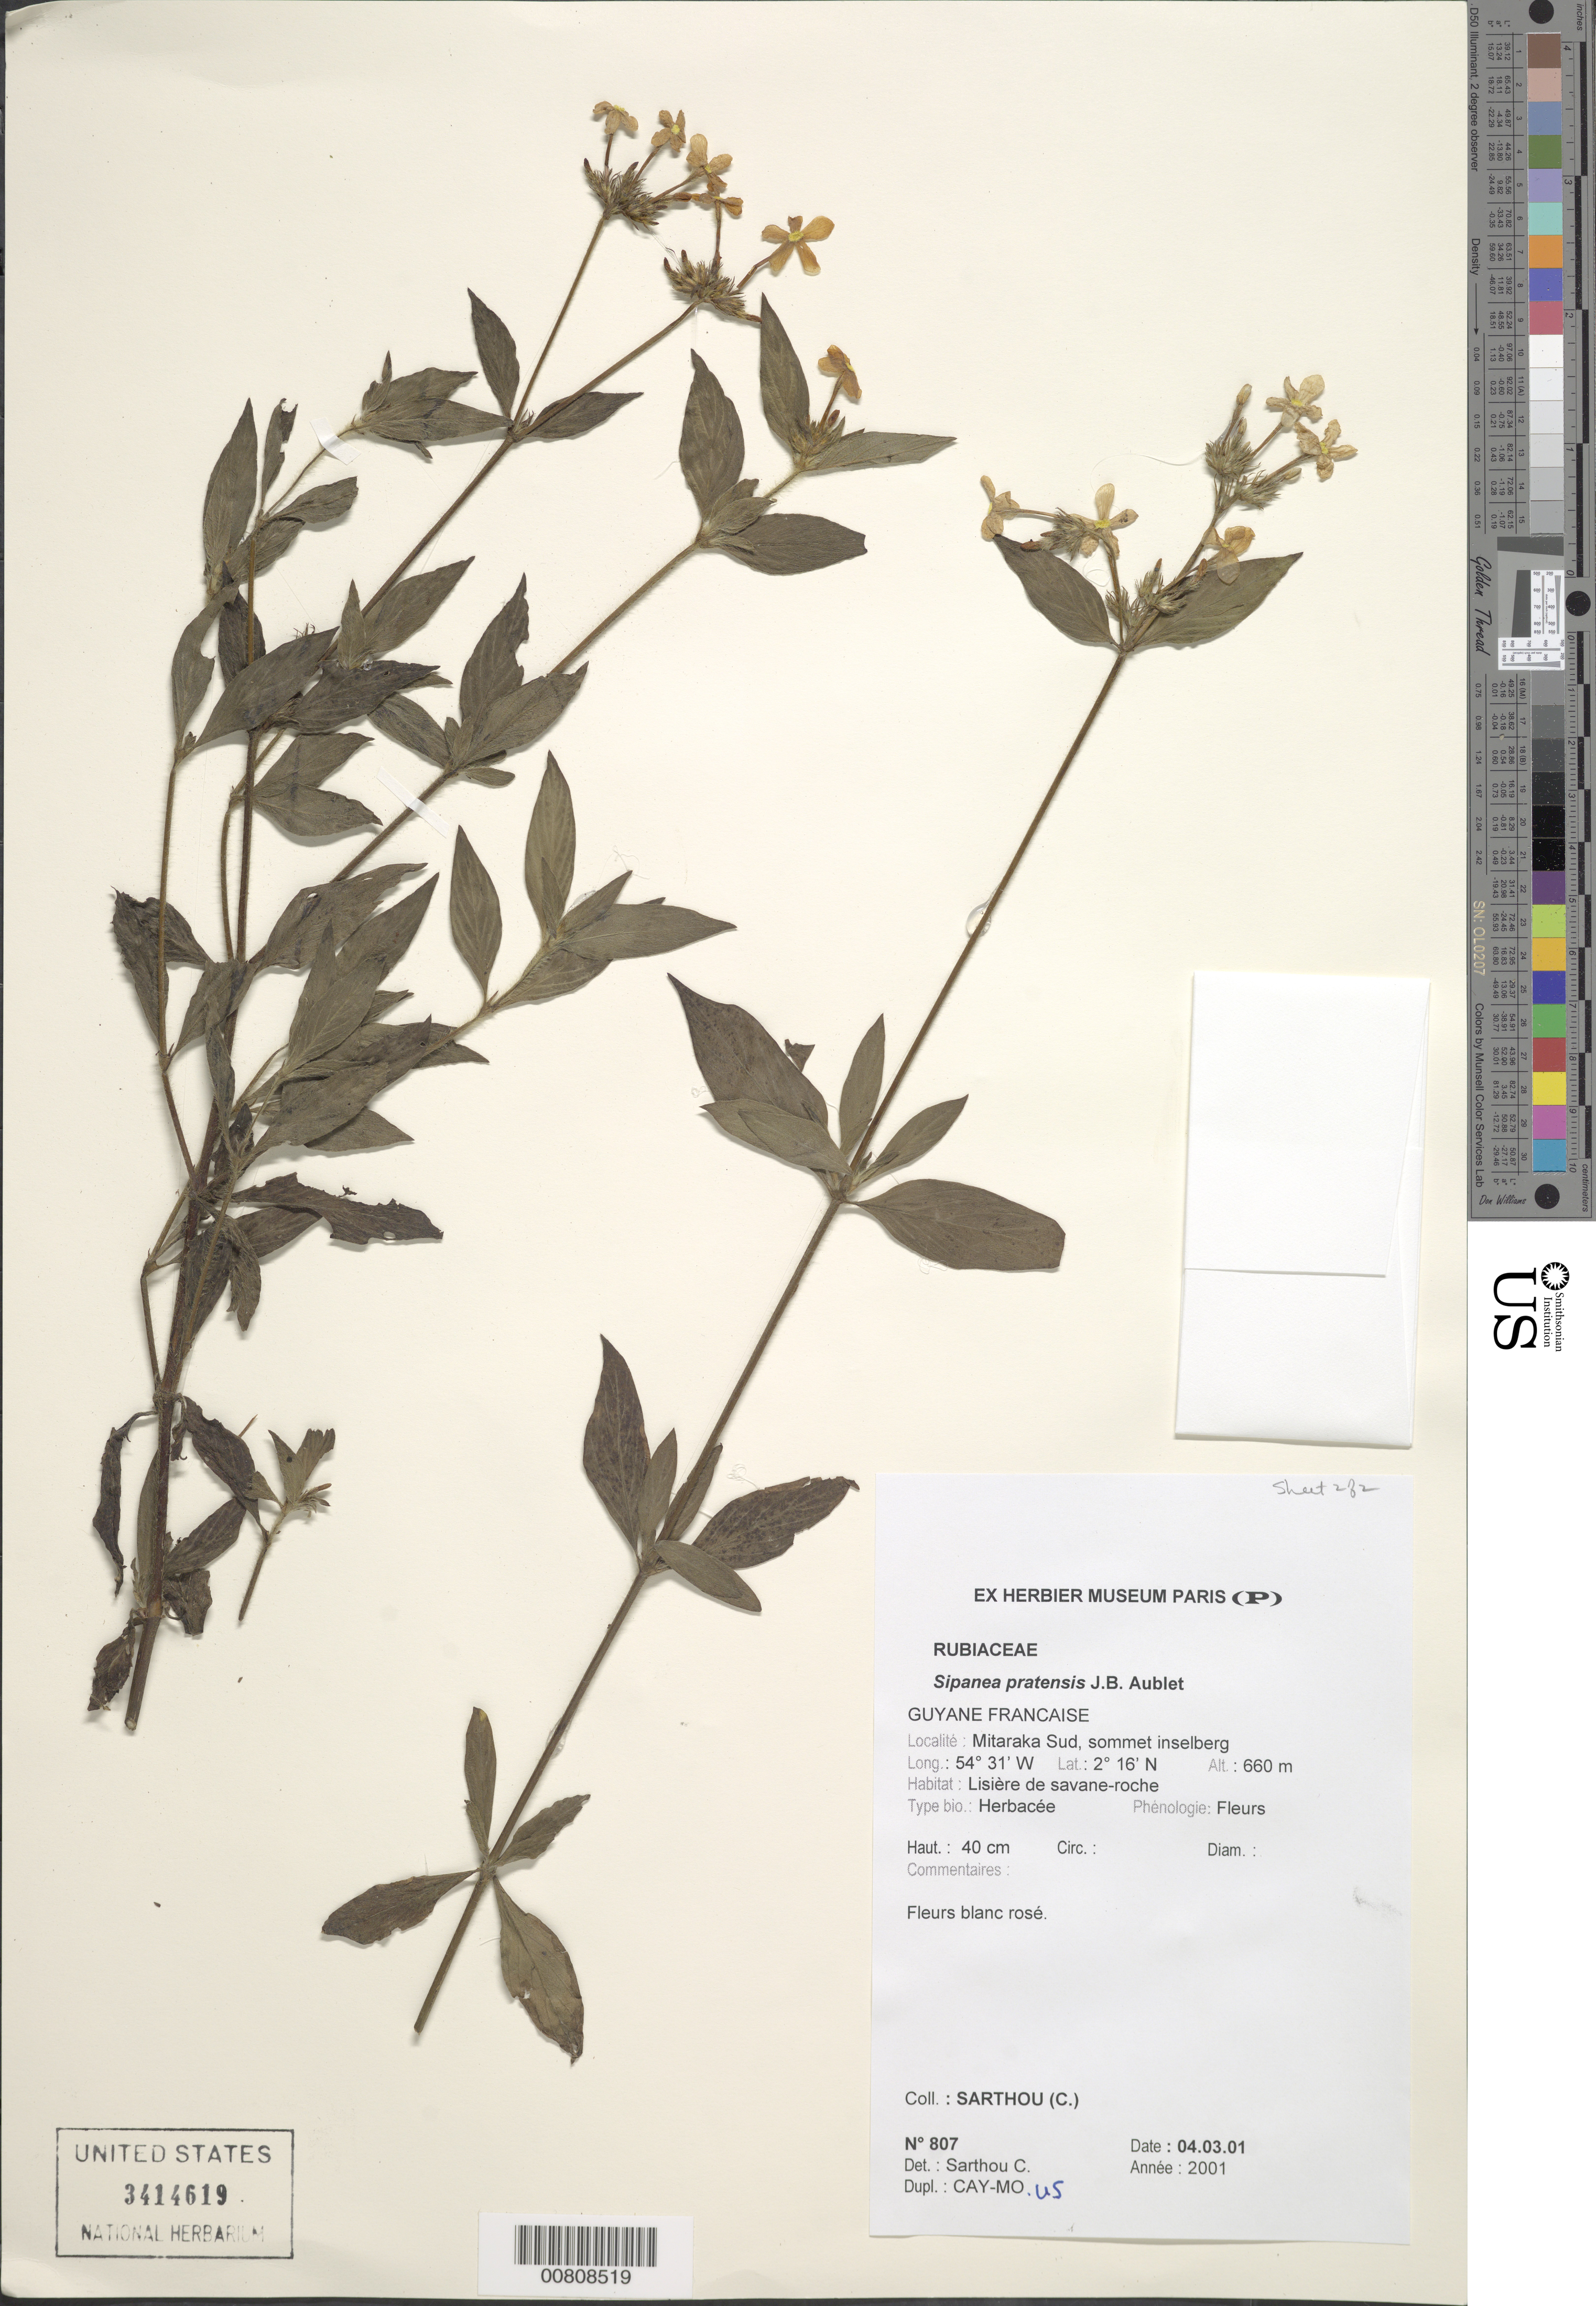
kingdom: Plantae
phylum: Tracheophyta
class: Magnoliopsida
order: Gentianales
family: Rubiaceae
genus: Sipanea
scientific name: Sipanea pratensis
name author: Aubl.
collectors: C. Sarthou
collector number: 807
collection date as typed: Transcribed d/m/y: 4/3/1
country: French Guiana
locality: Guyane Francaise, Mitaraka Sud, sommet inselberg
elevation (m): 660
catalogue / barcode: US 3414619